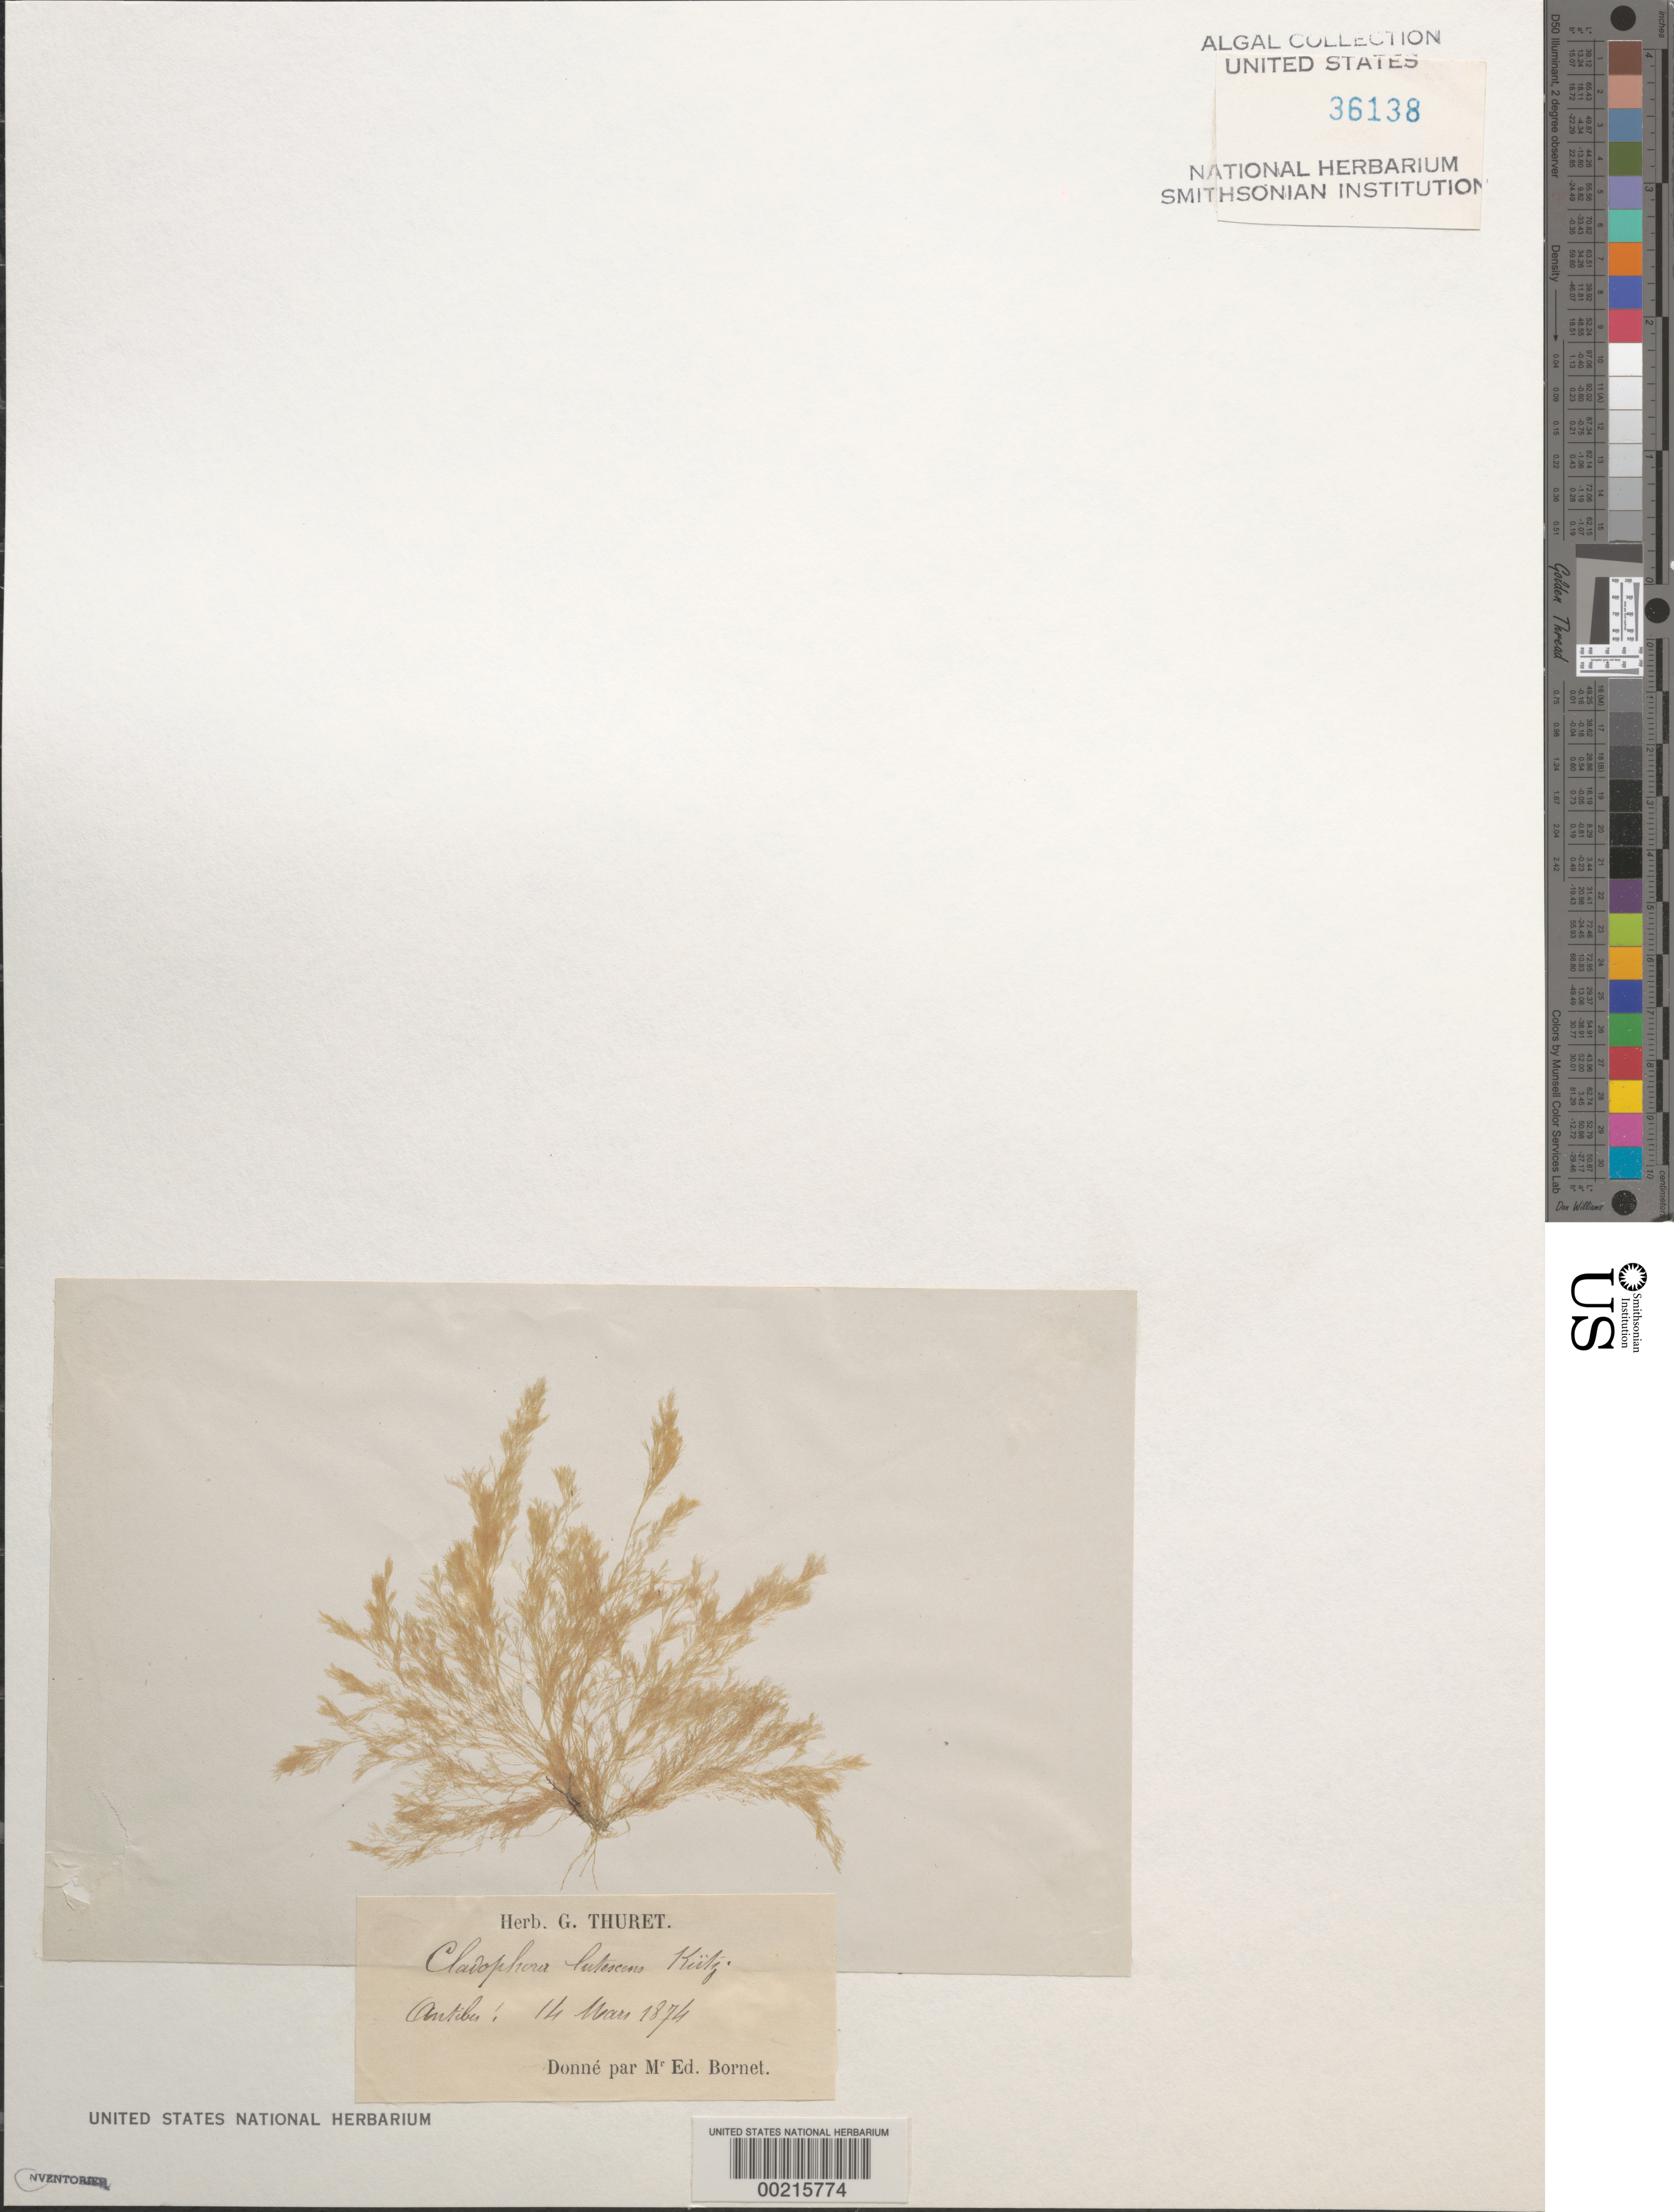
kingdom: Plantae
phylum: Chlorophyta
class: Ulvophyceae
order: Cladophorales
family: Cladophoraceae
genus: Cladophora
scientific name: Cladophora dalmatica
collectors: Thuret, G. (herbarium)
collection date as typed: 14 Mar 1874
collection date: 1874-03-14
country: France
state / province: Provence-Alpes-Côte d'Azur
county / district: Alpes-Maritimes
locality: Antibes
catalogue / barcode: US 36138